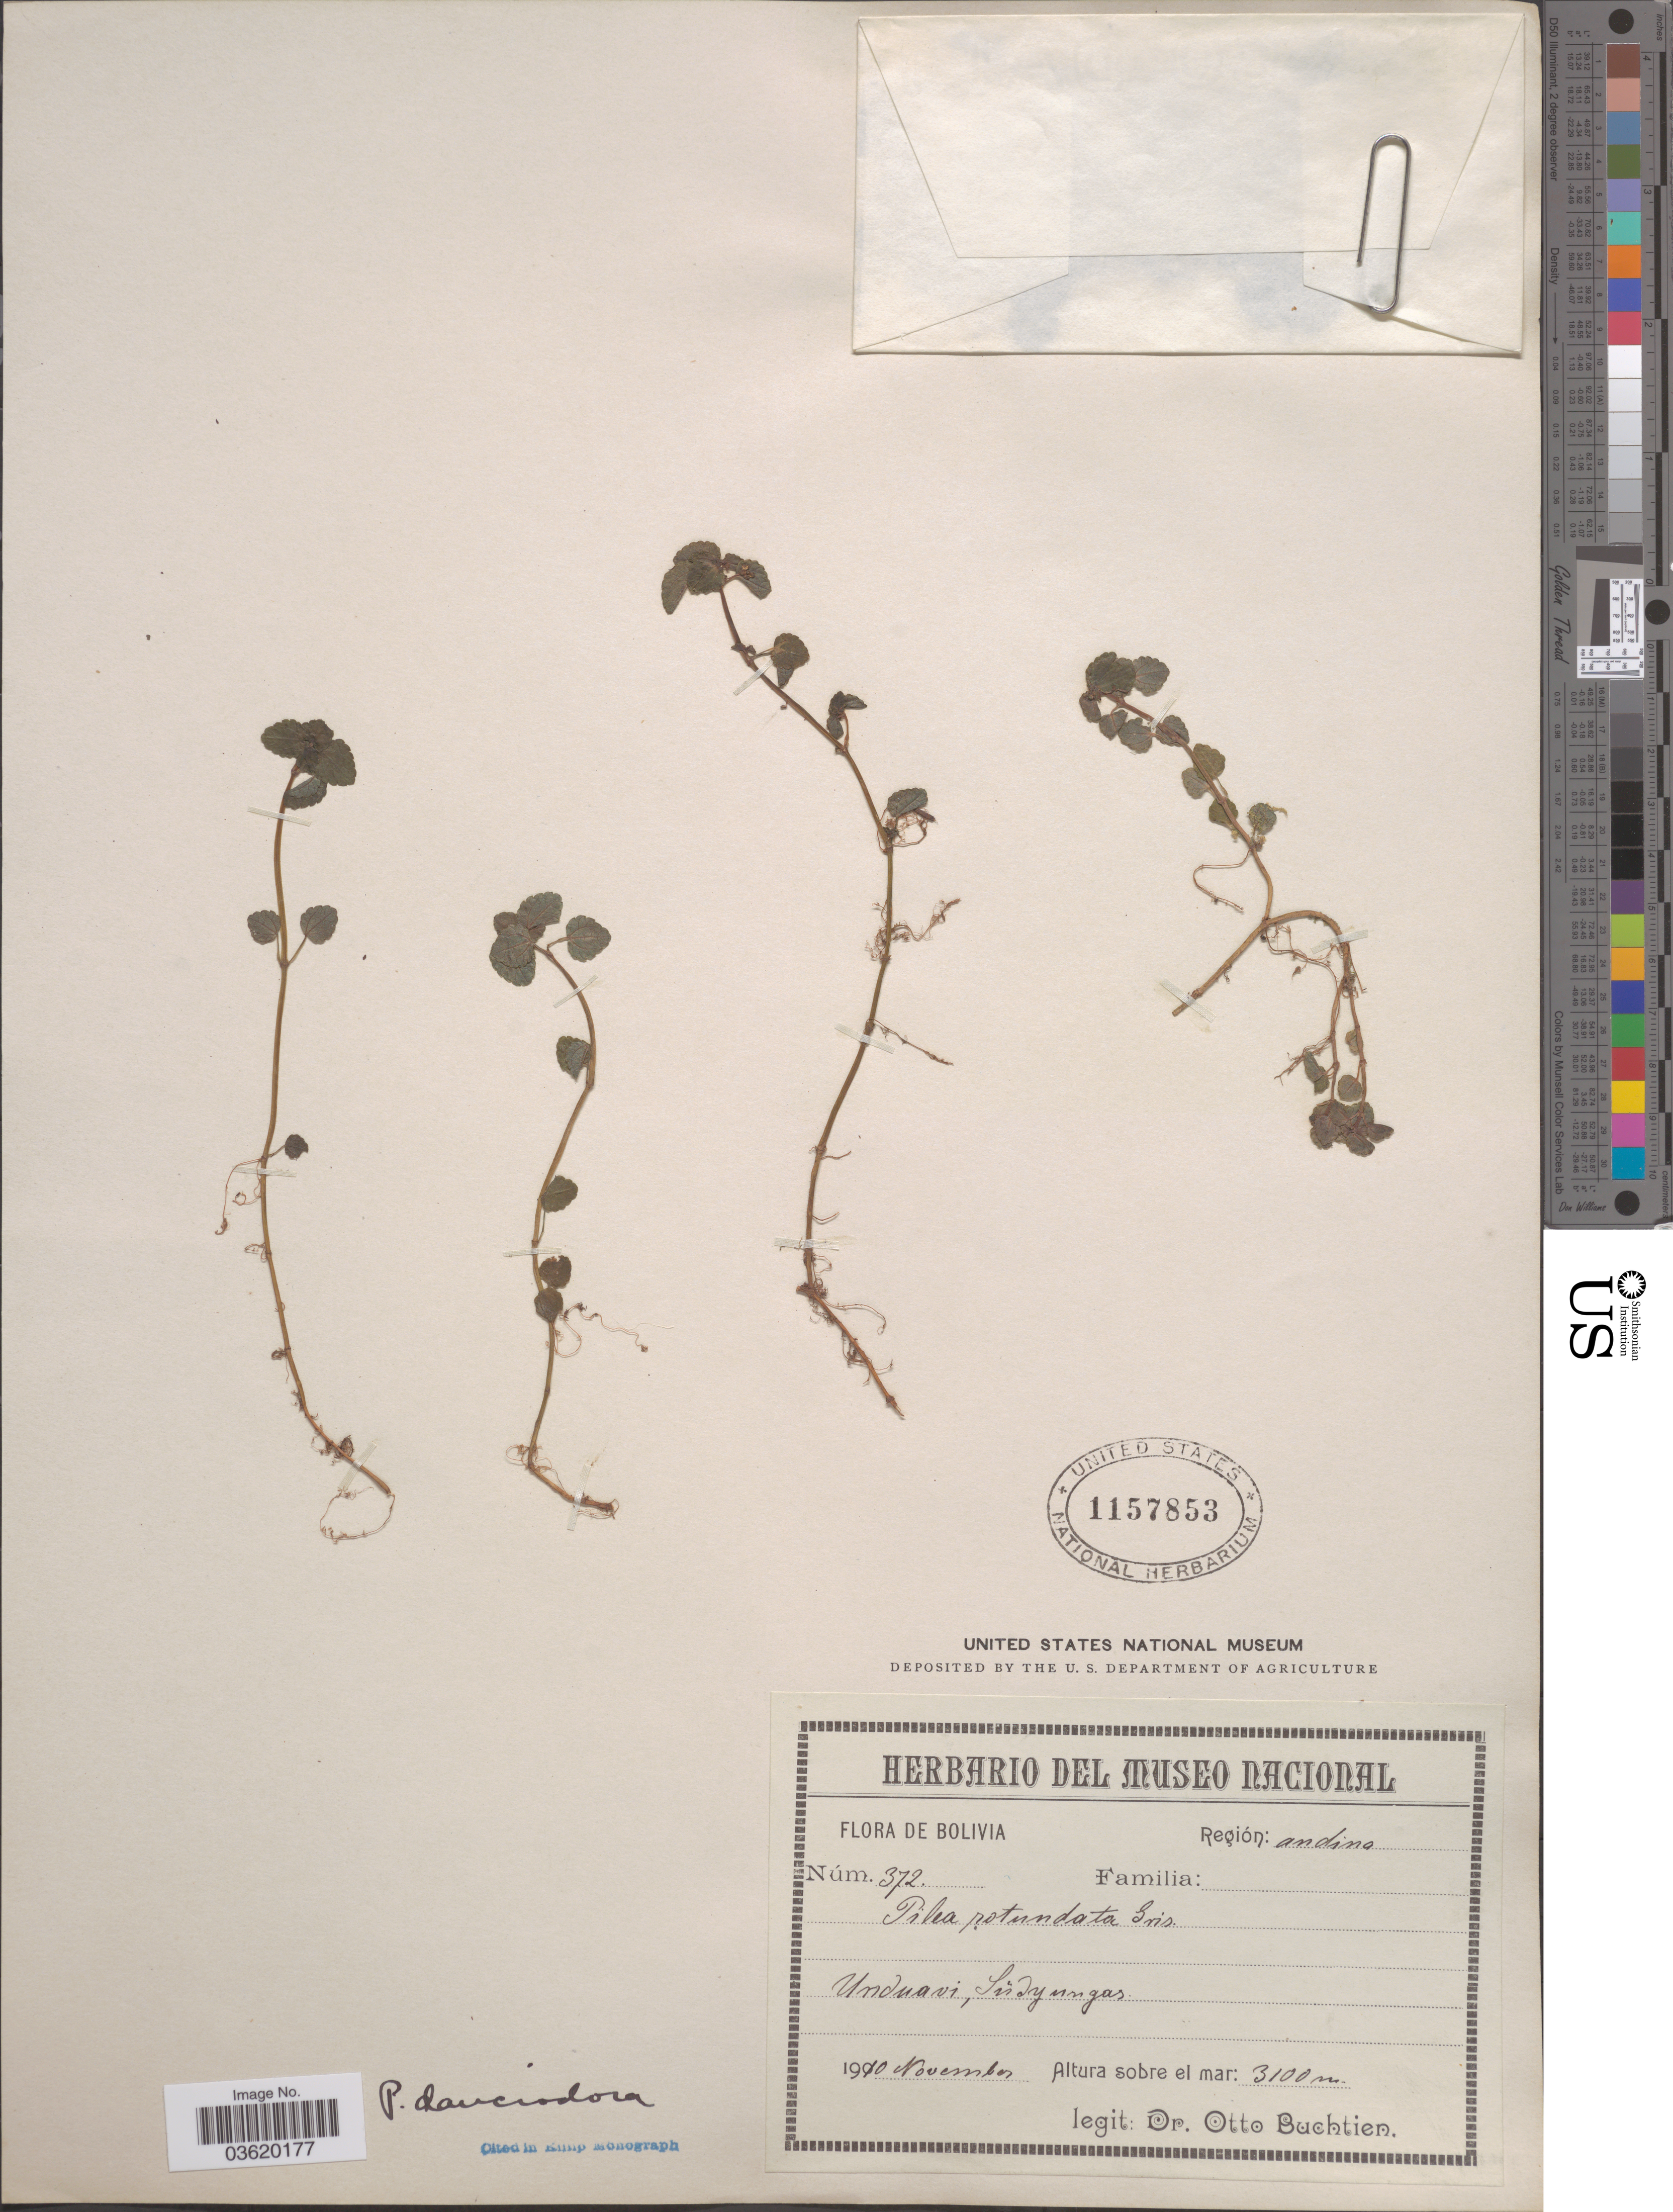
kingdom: Plantae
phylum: Tracheophyta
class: Magnoliopsida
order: Rosales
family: Urticaceae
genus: Pilea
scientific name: Pilea dauciodora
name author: Pav. ex Wedd.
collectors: O. Buchtien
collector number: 372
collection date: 1910-11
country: Bolivia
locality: Región: andina. Unduavi, Südyungas.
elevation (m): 3100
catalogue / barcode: US 1157853